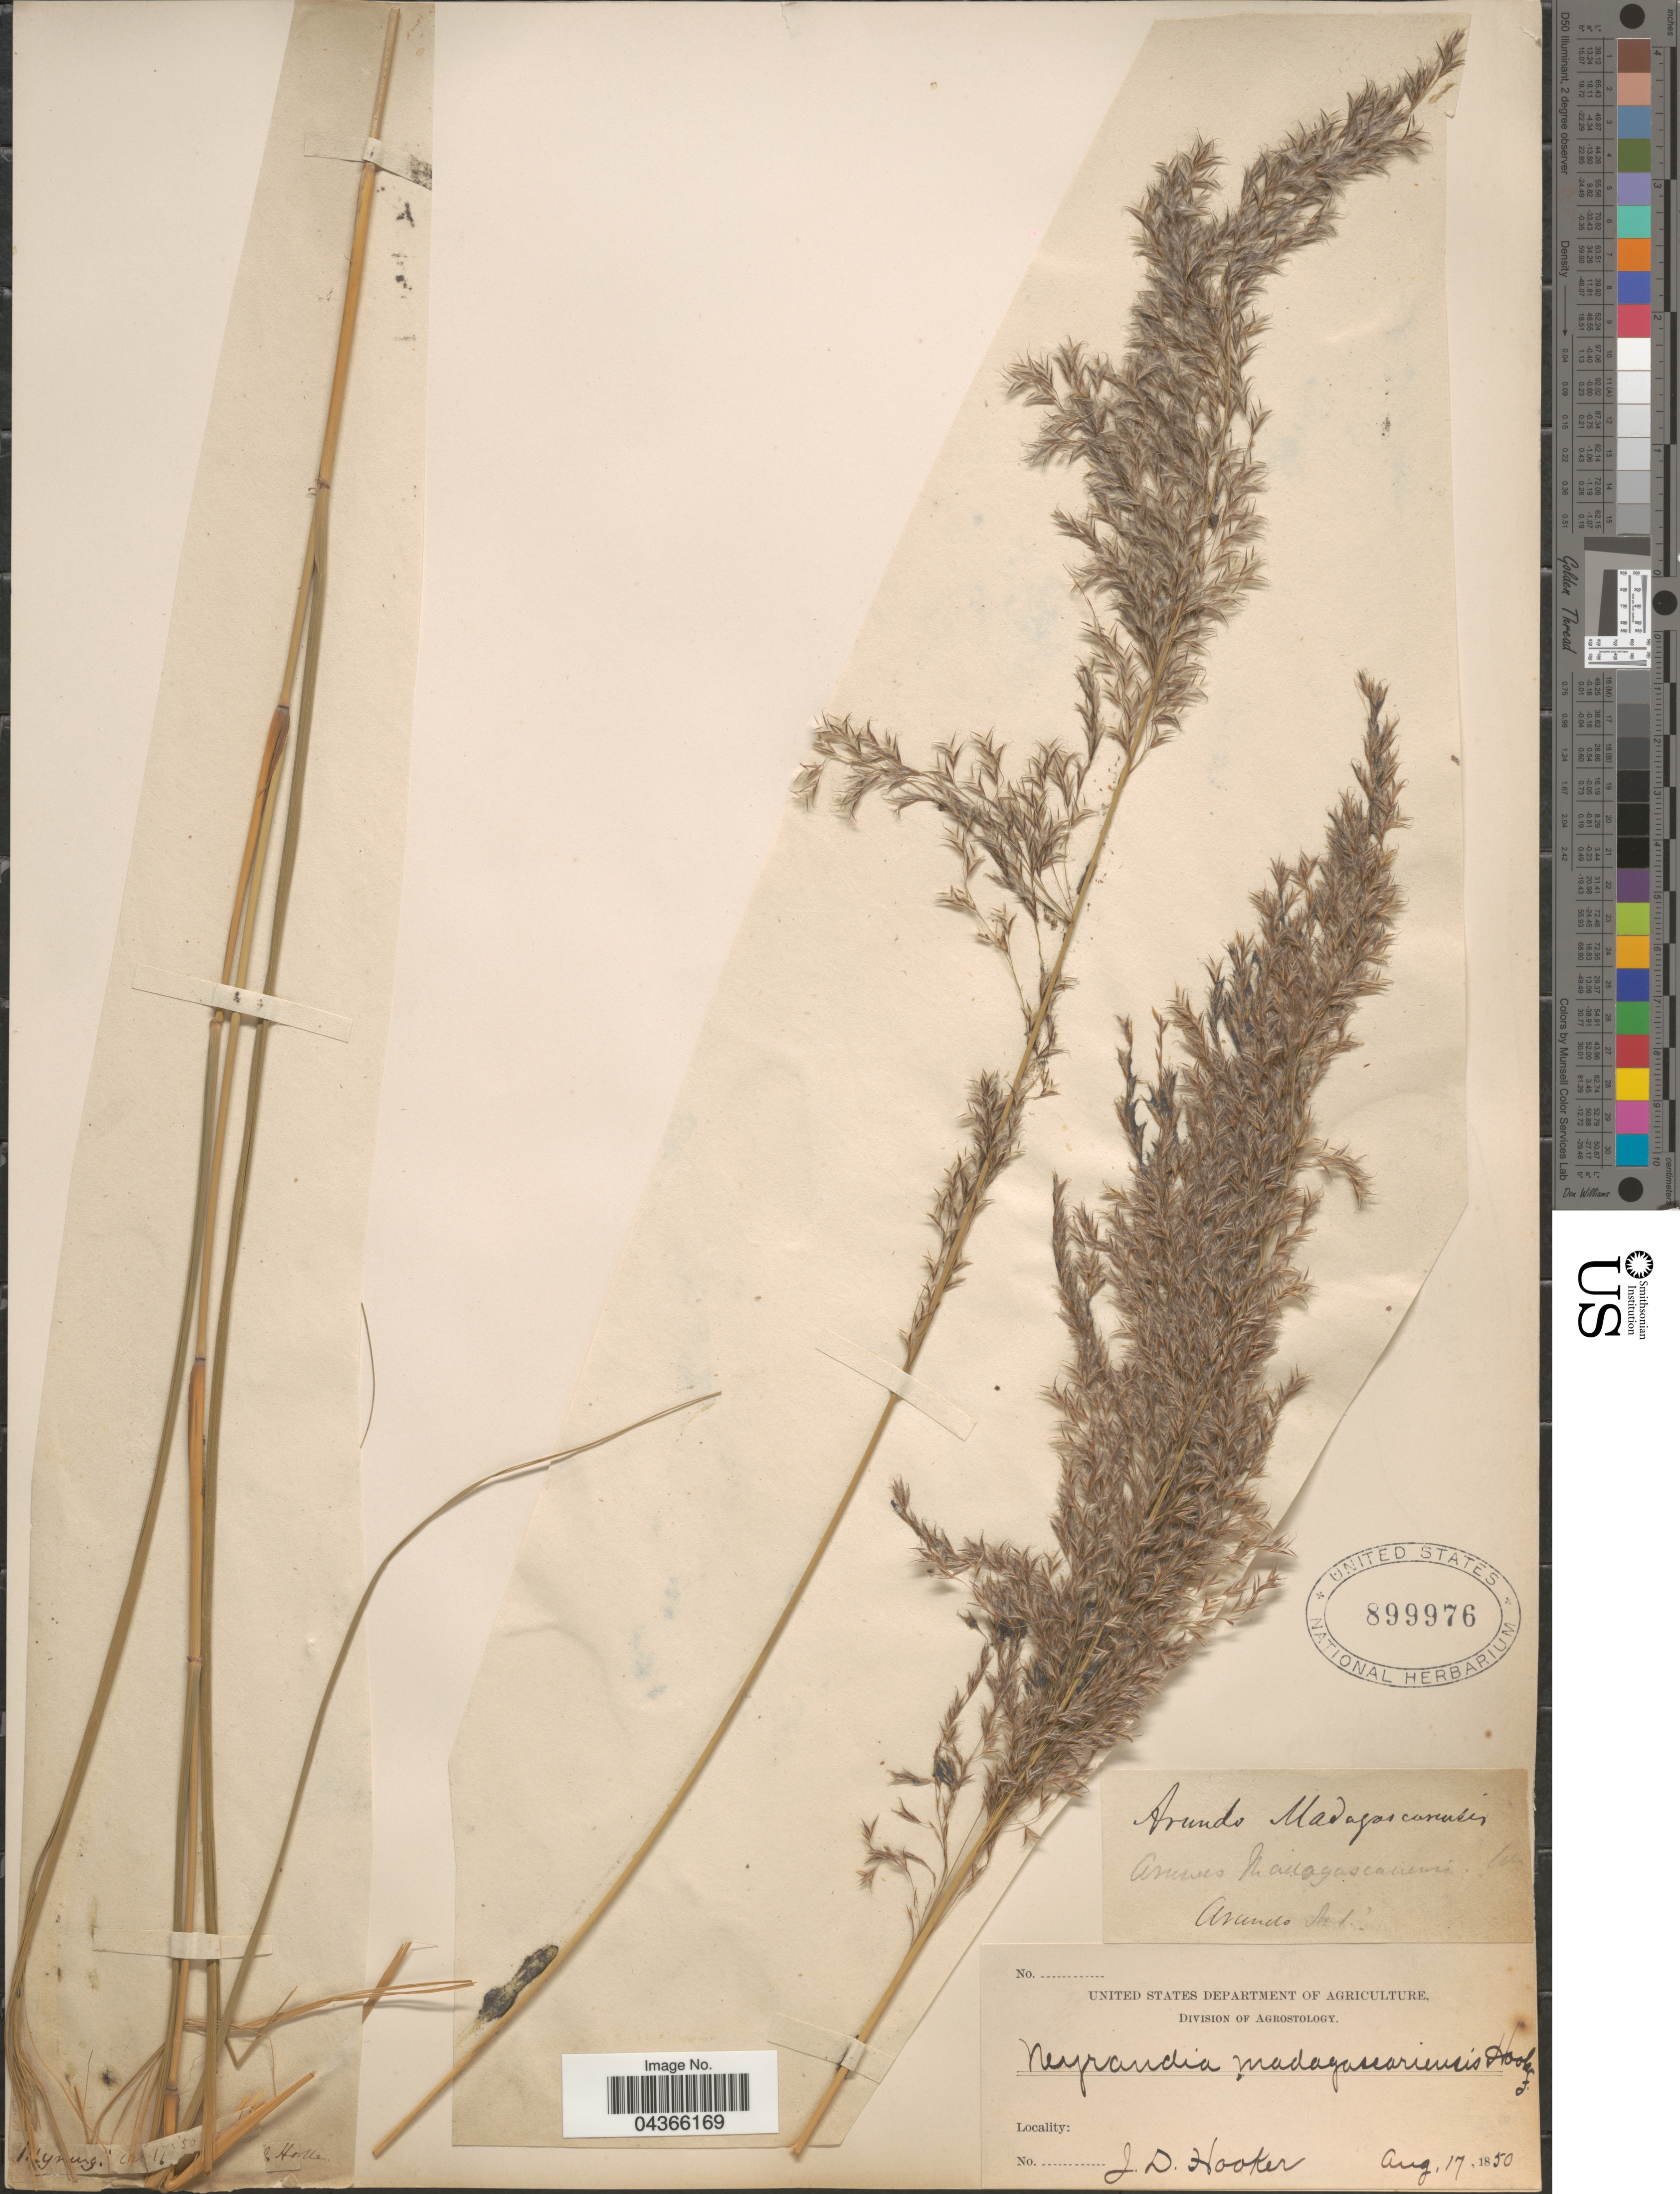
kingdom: Plantae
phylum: Tracheophyta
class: Liliopsida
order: Poales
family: Poaceae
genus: Neyraudia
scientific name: Neyraudia arundinacea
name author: (L.) Henr.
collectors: J. D. Hooker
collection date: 1850-08-17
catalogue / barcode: US 899976